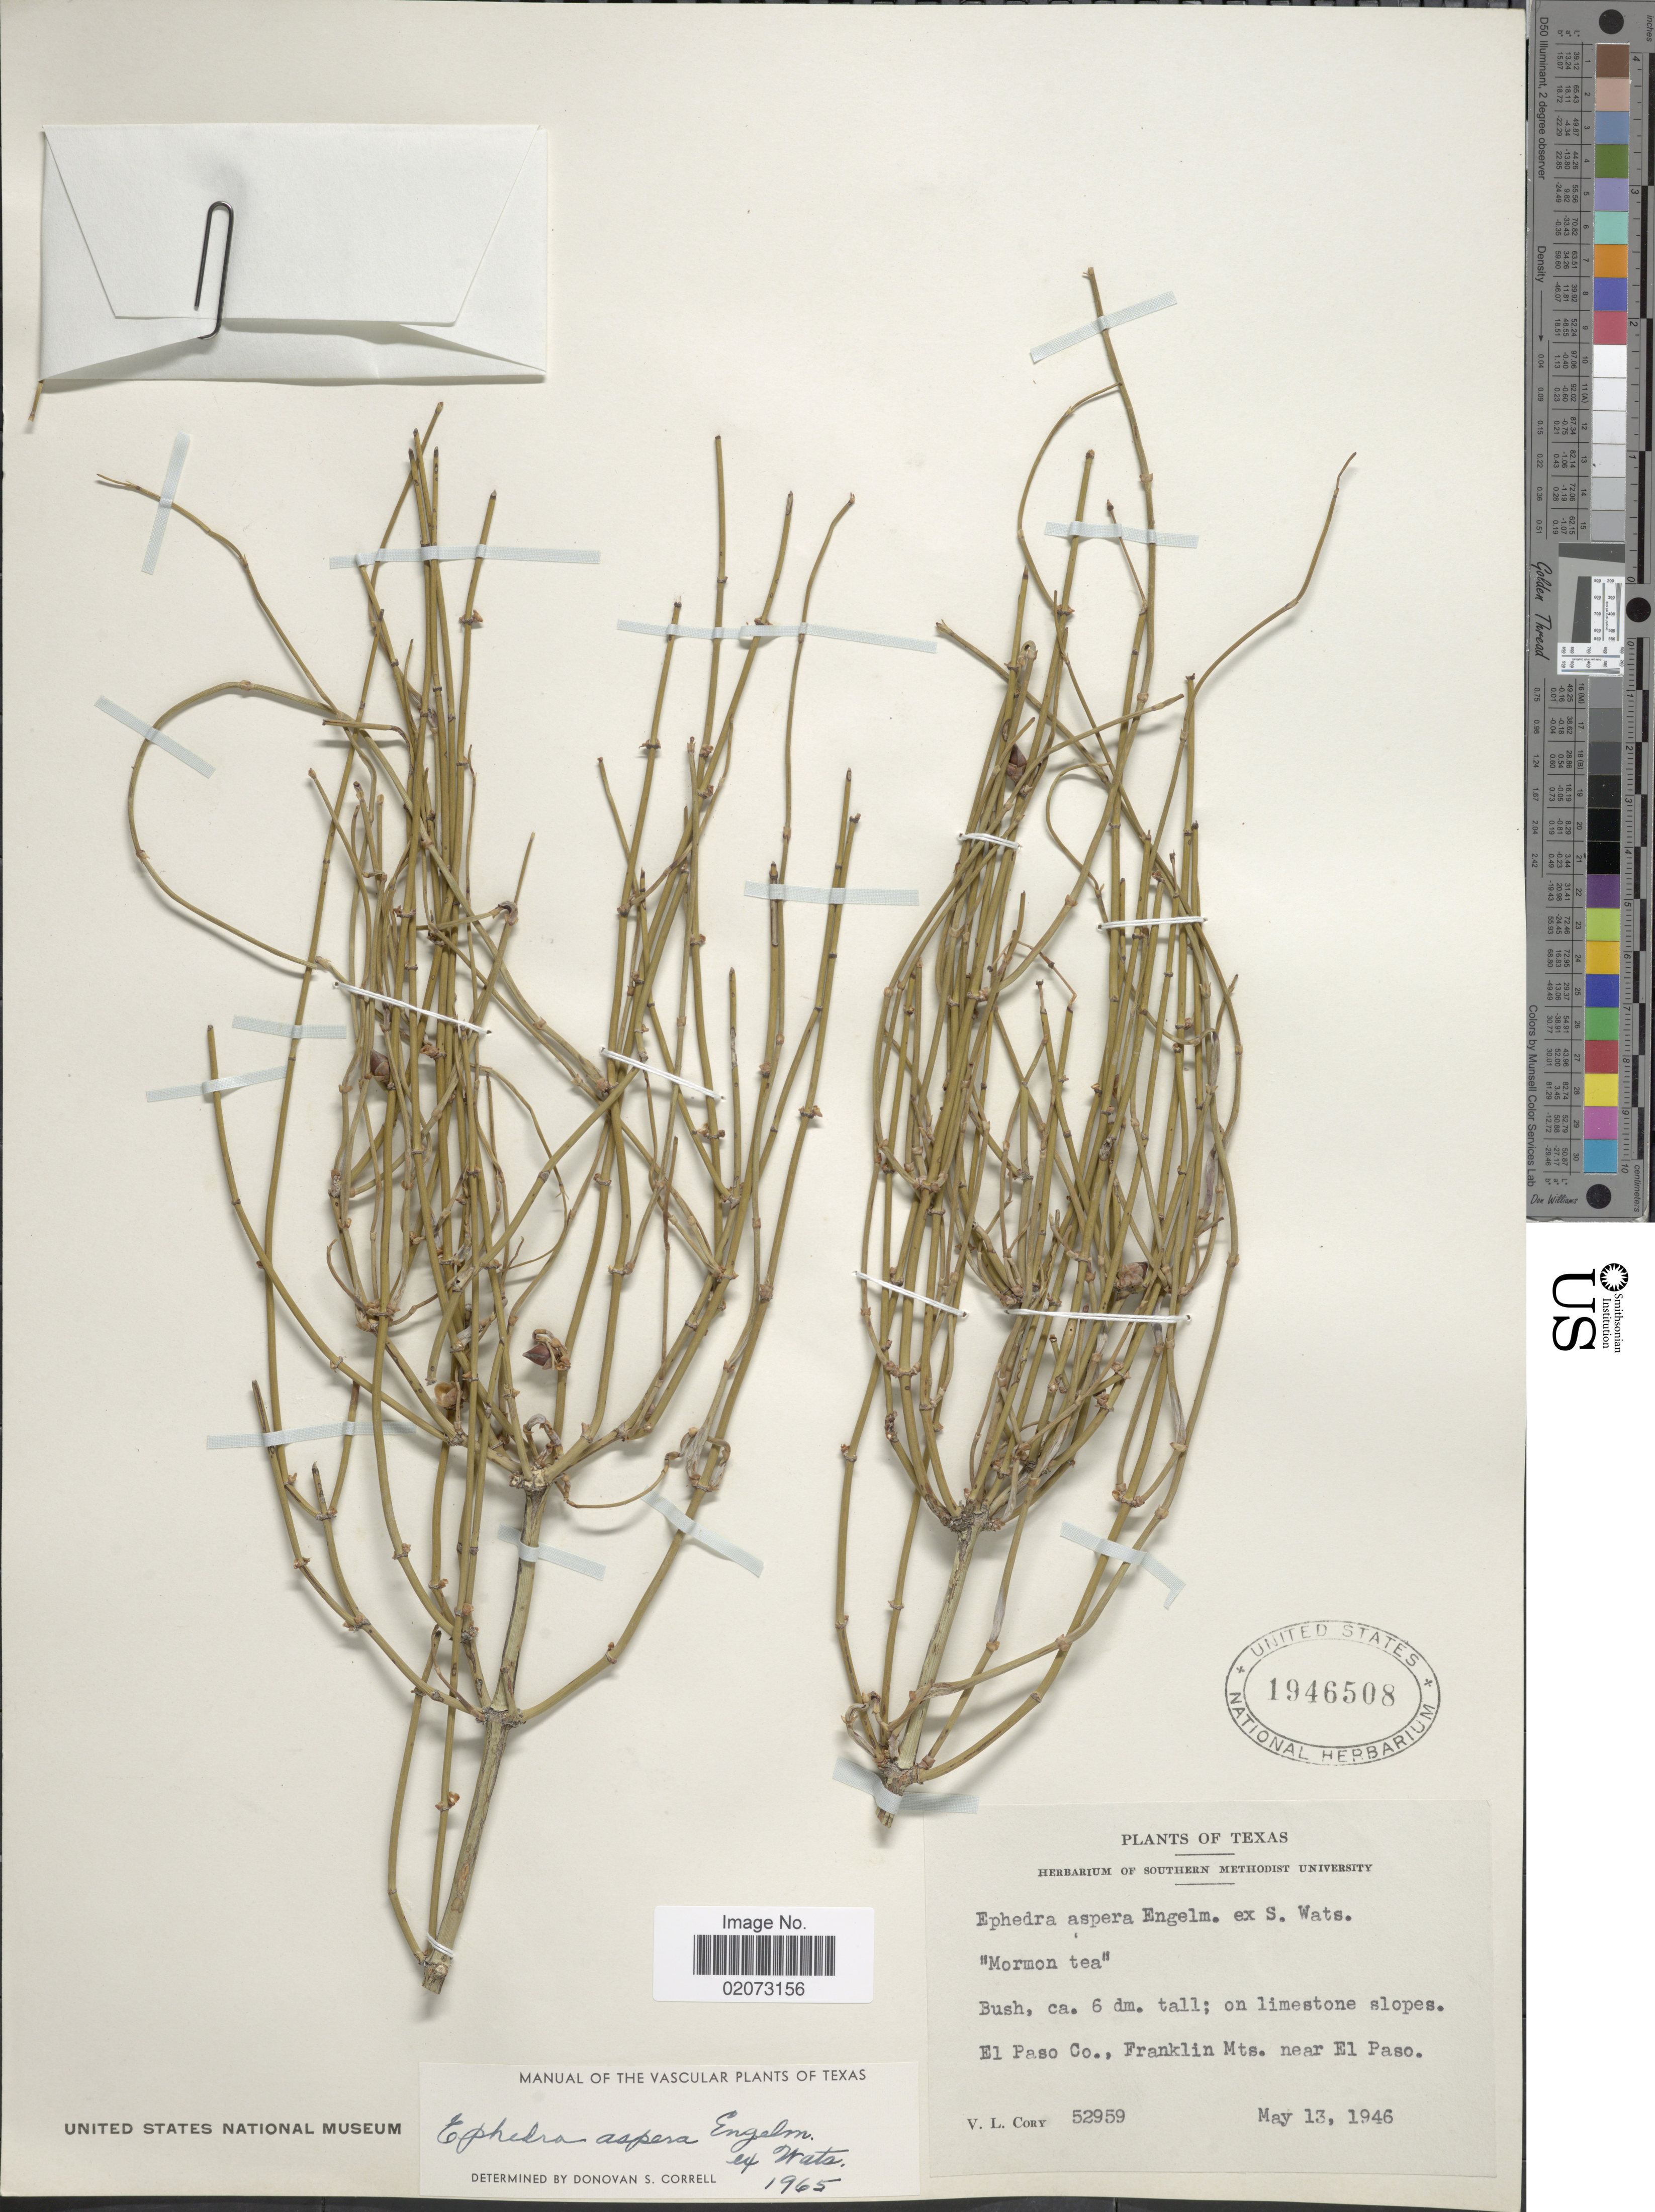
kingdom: Plantae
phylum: Tracheophyta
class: Gnetopsida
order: Ephedrales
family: Ephedraceae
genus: Ephedra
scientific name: Ephedra aspera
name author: Engelm. ex S. Watson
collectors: V. Cory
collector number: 52959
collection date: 1946-05-13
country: United States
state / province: Texas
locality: El Paso Co., Franklin Mts. near El Paso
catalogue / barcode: US 1946508